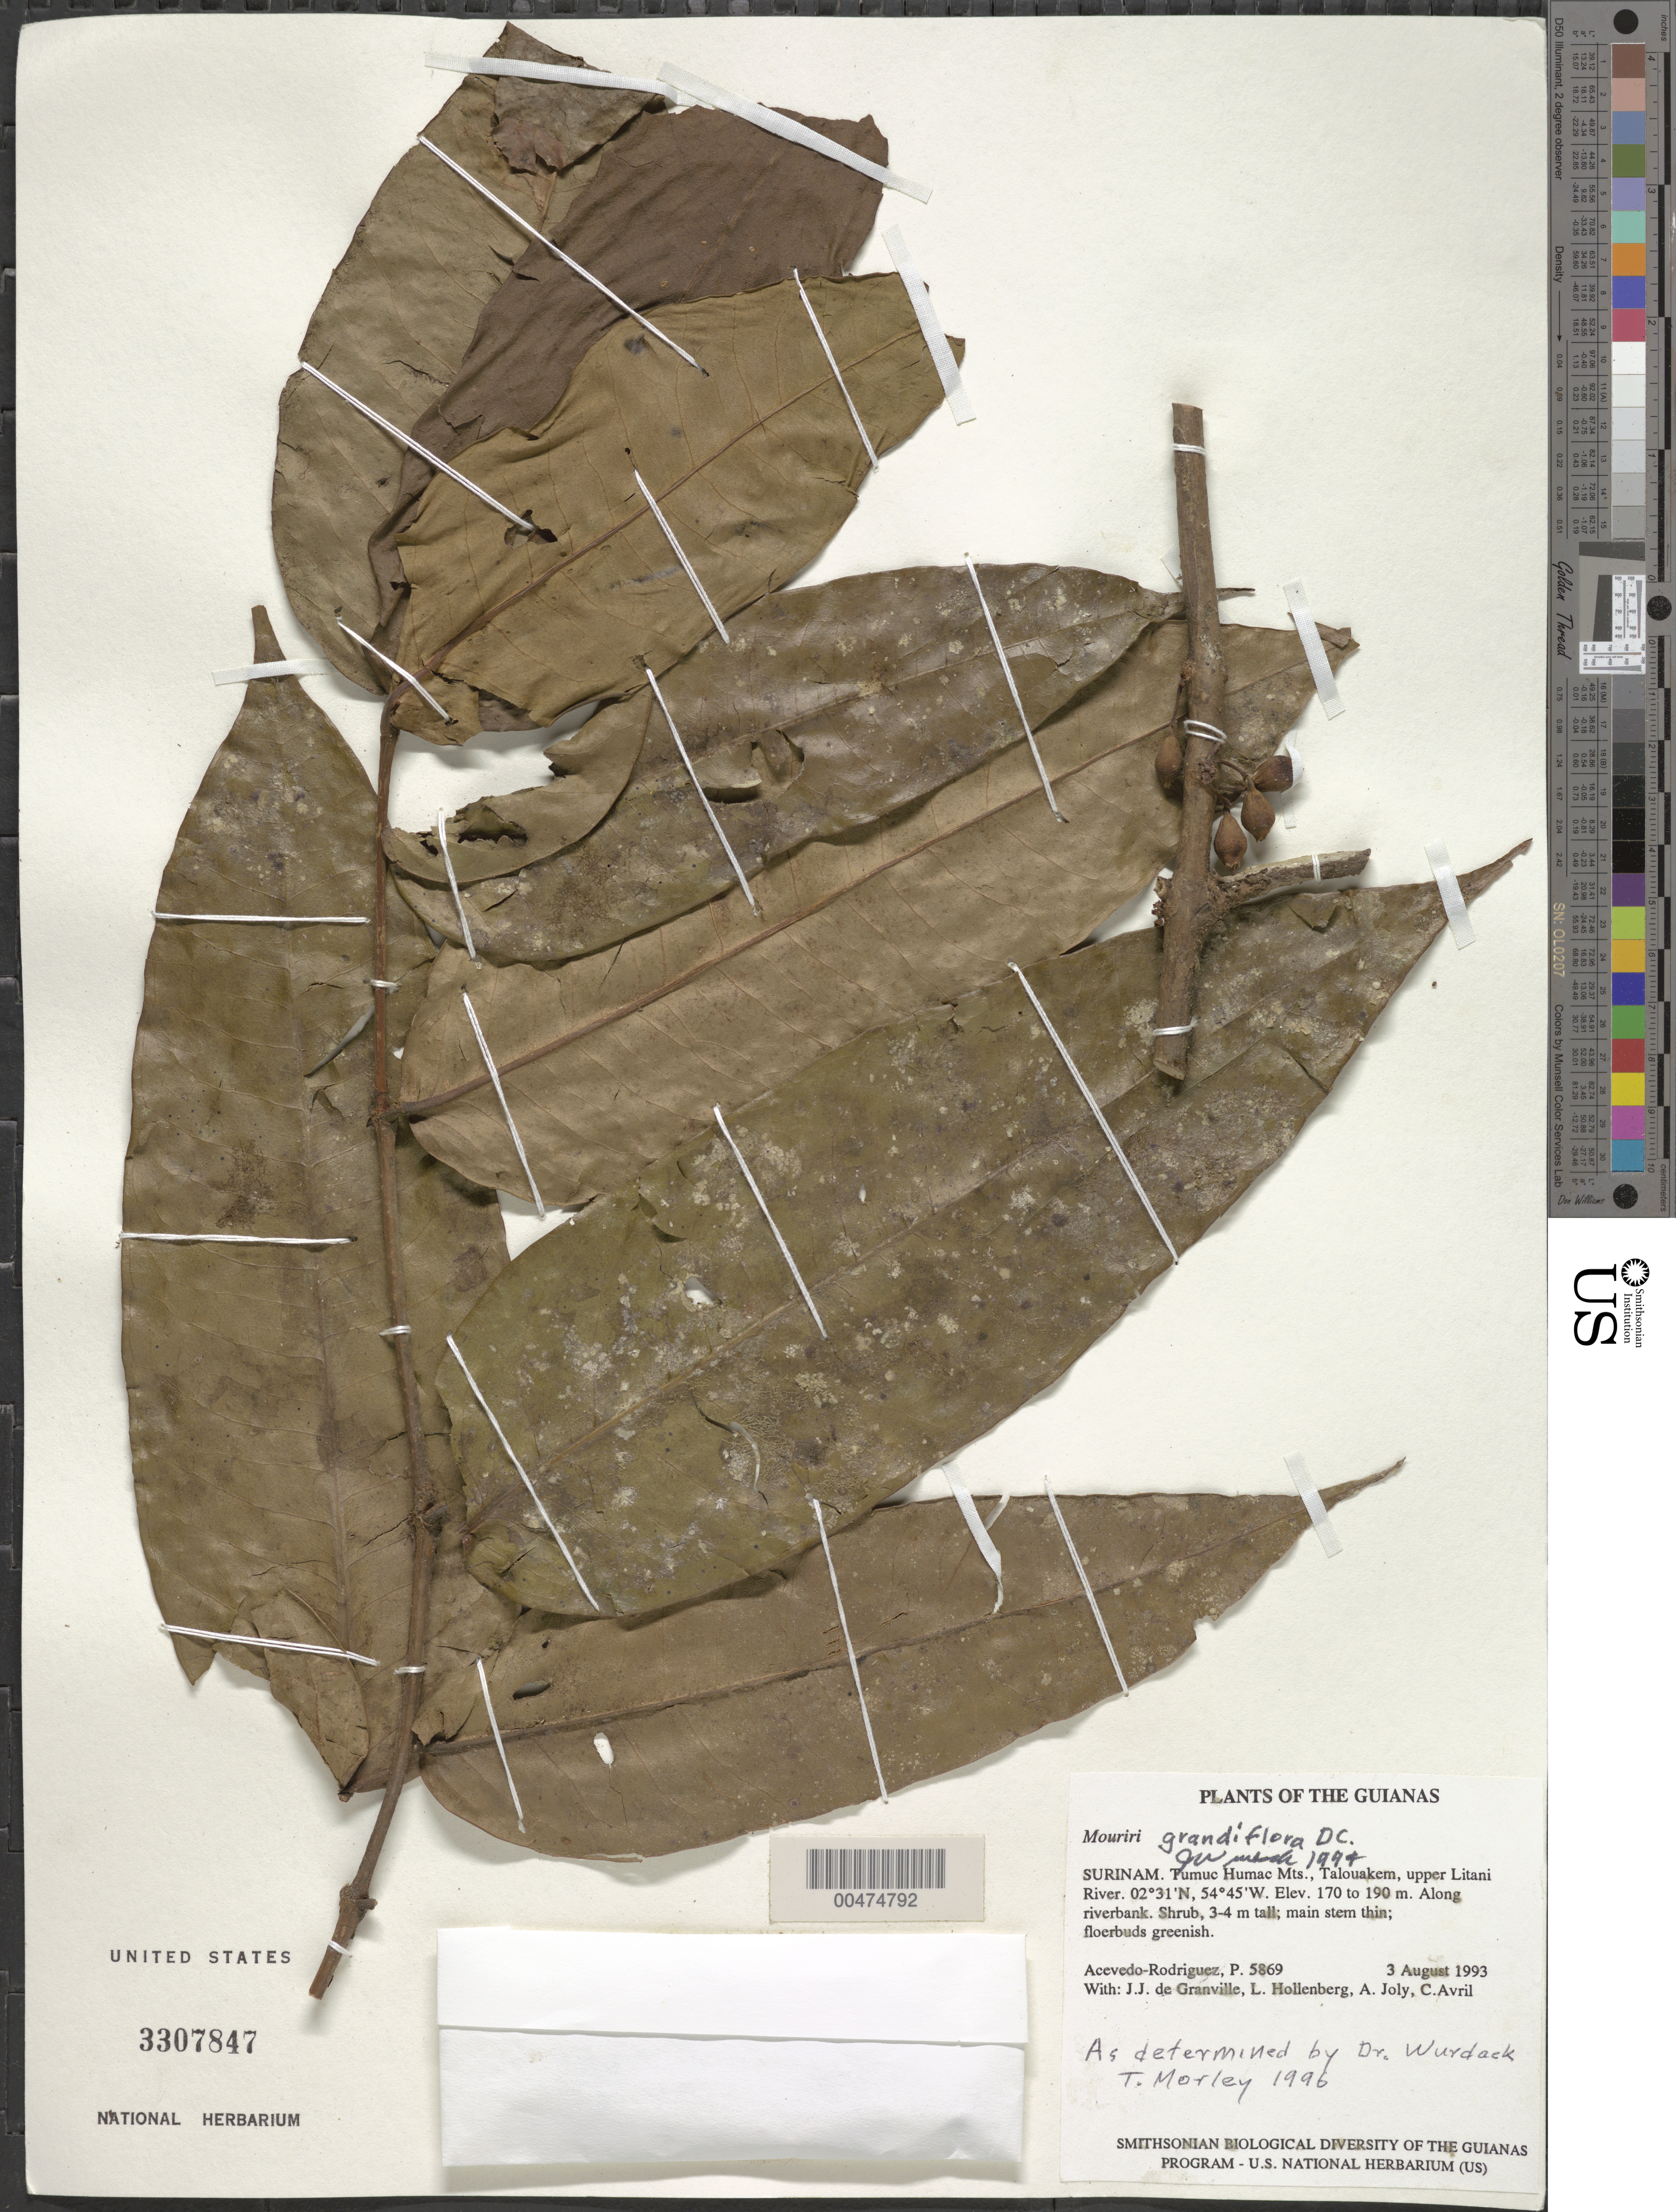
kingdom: Plantae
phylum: Tracheophyta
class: Magnoliopsida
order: Myrtales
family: Melastomataceae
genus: Mouriri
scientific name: Mouriri grandiflora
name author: DC.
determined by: Wurdack, John J., (US), US (UNITED STATES)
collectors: P. Acevedo-Rodr., J.-J. de Granville, A. Joly, A. Boyer & L. Hollenberg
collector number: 5869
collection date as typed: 03 Aug 1993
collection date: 1993-08-03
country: Suriname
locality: Tumuc Humac Mts., Talouakem, upper Litani River.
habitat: Along riverbank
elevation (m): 170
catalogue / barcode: US 3307847